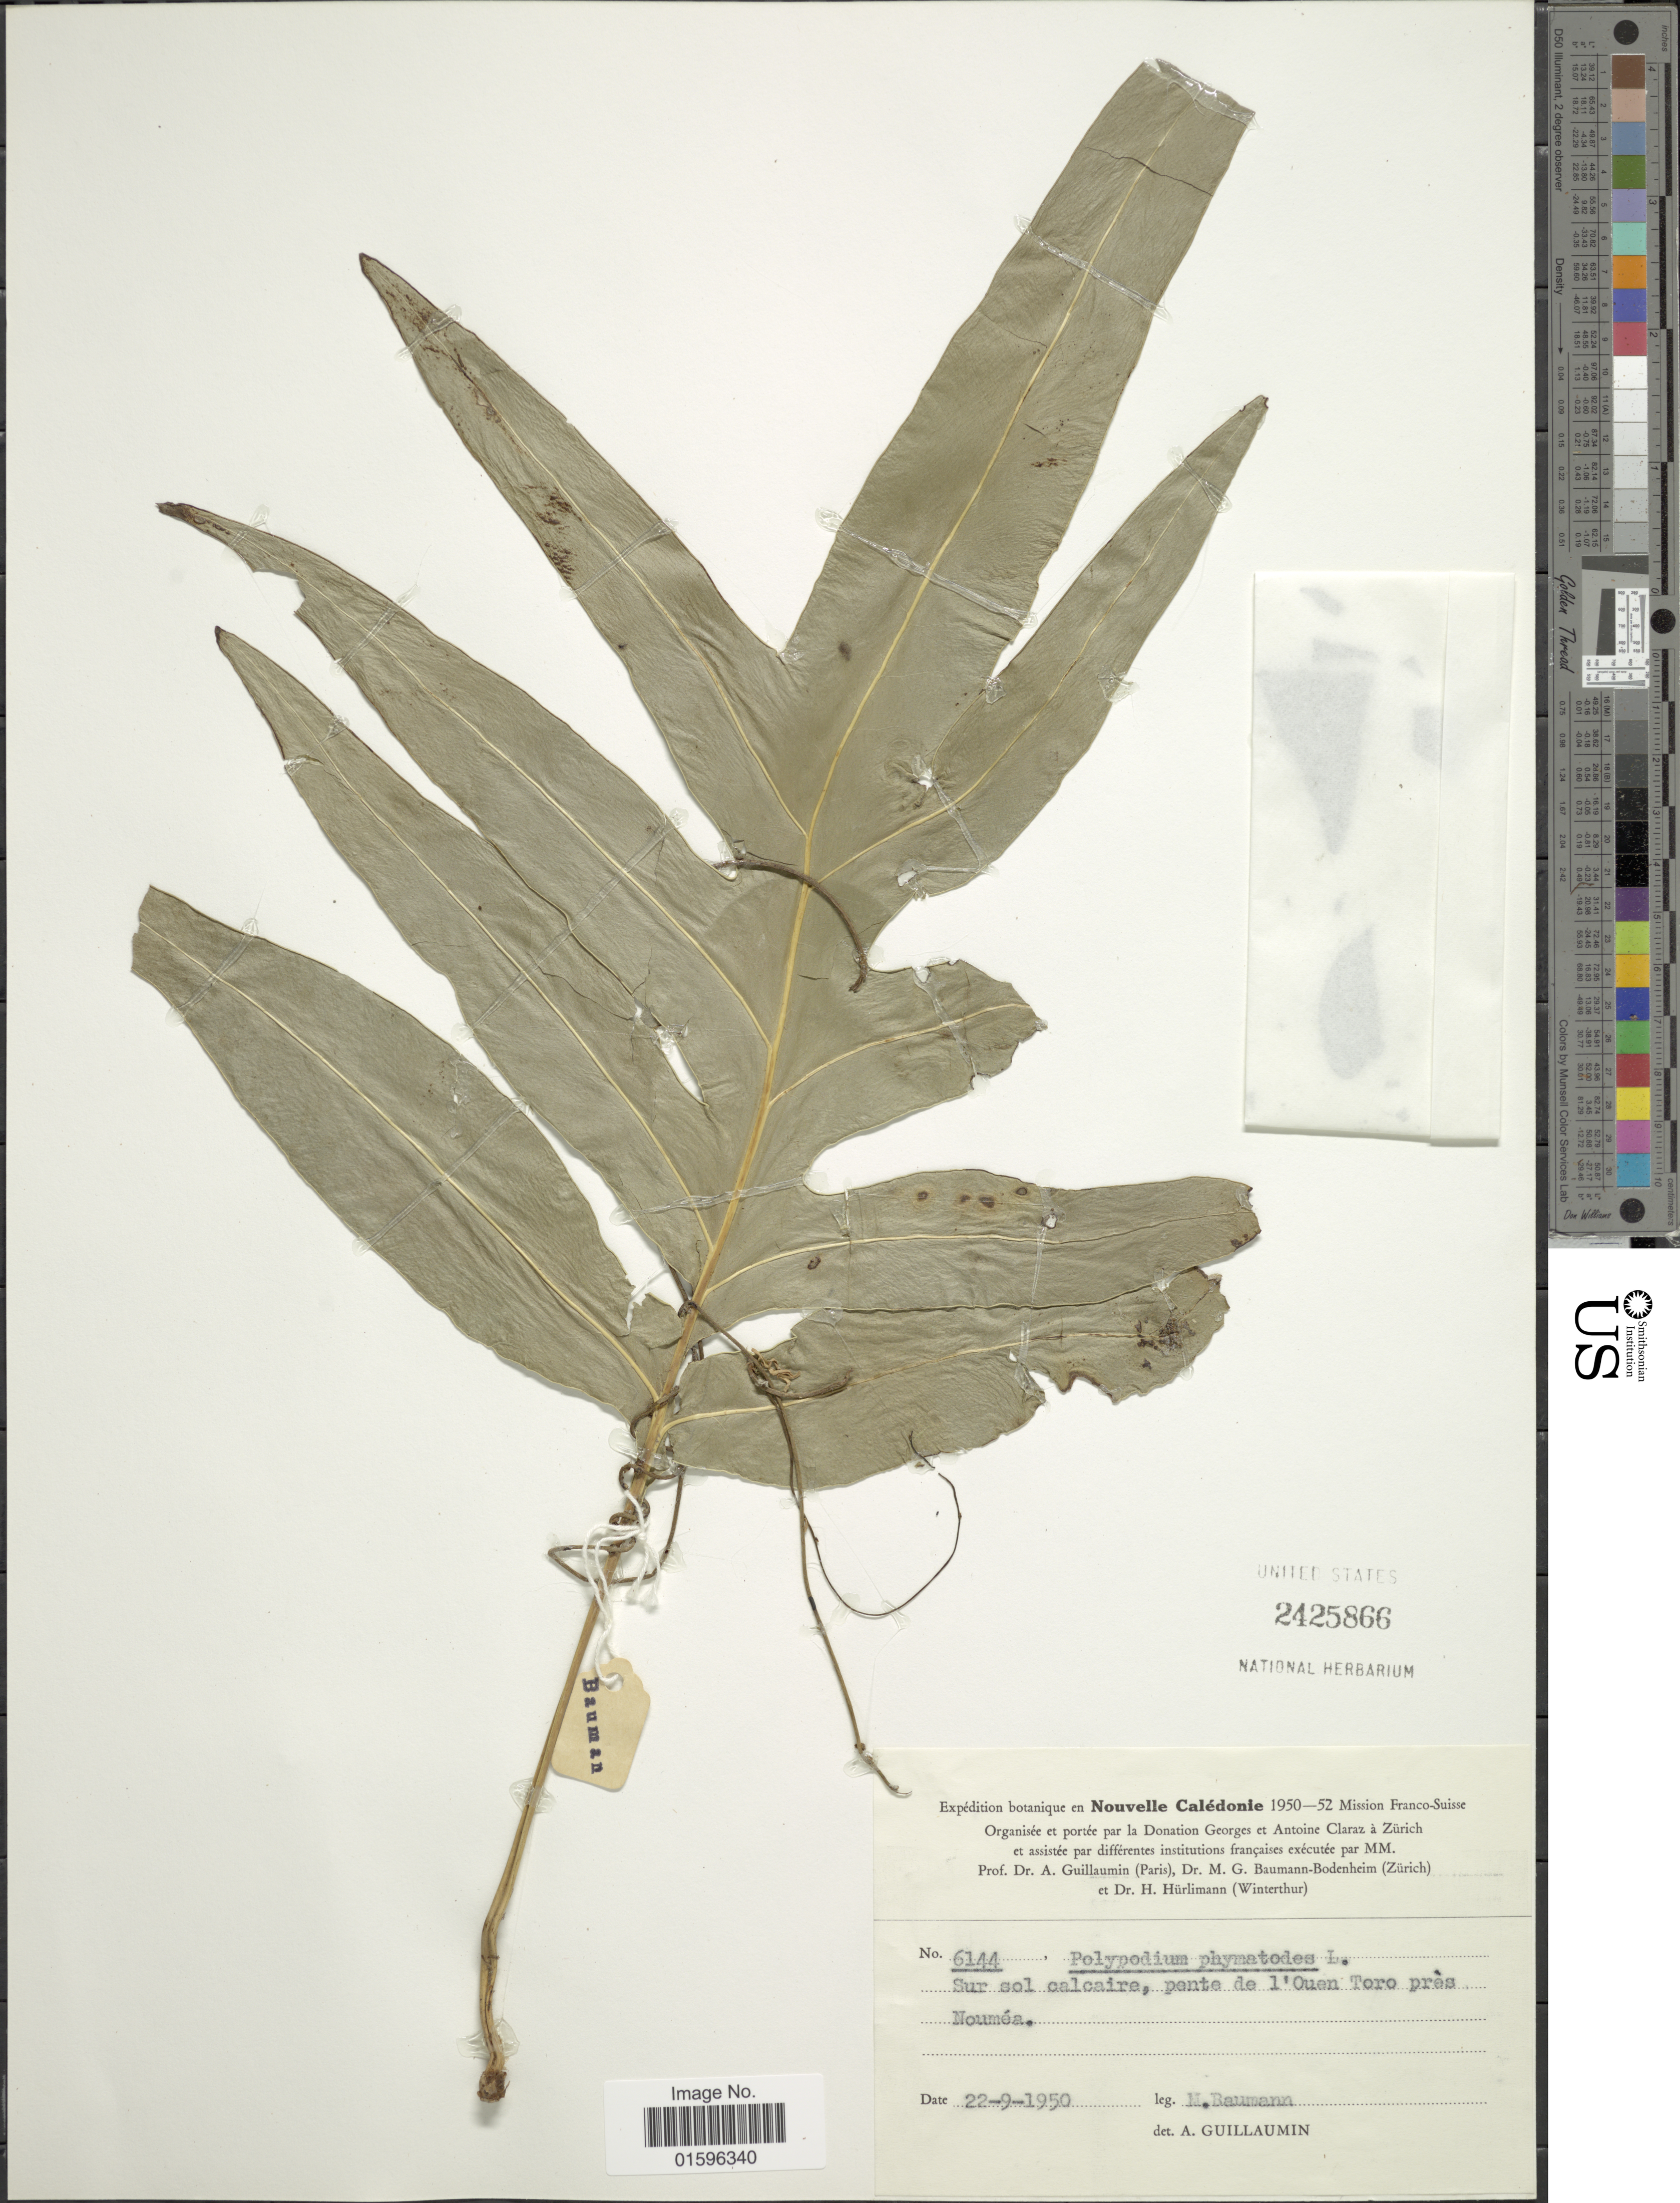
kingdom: Plantae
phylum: Tracheophyta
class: Polypodiopsida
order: Polypodiales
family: Polypodiaceae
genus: Polypodium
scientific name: Polypodium scolopendria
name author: Burm. f.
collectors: M. Baumann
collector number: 6144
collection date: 1950-09-22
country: New Caledonia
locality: Nouvelle Caledonie, Sur sol calcaire, pente de l'Ouen Toro pres Noumea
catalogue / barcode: US 2425866